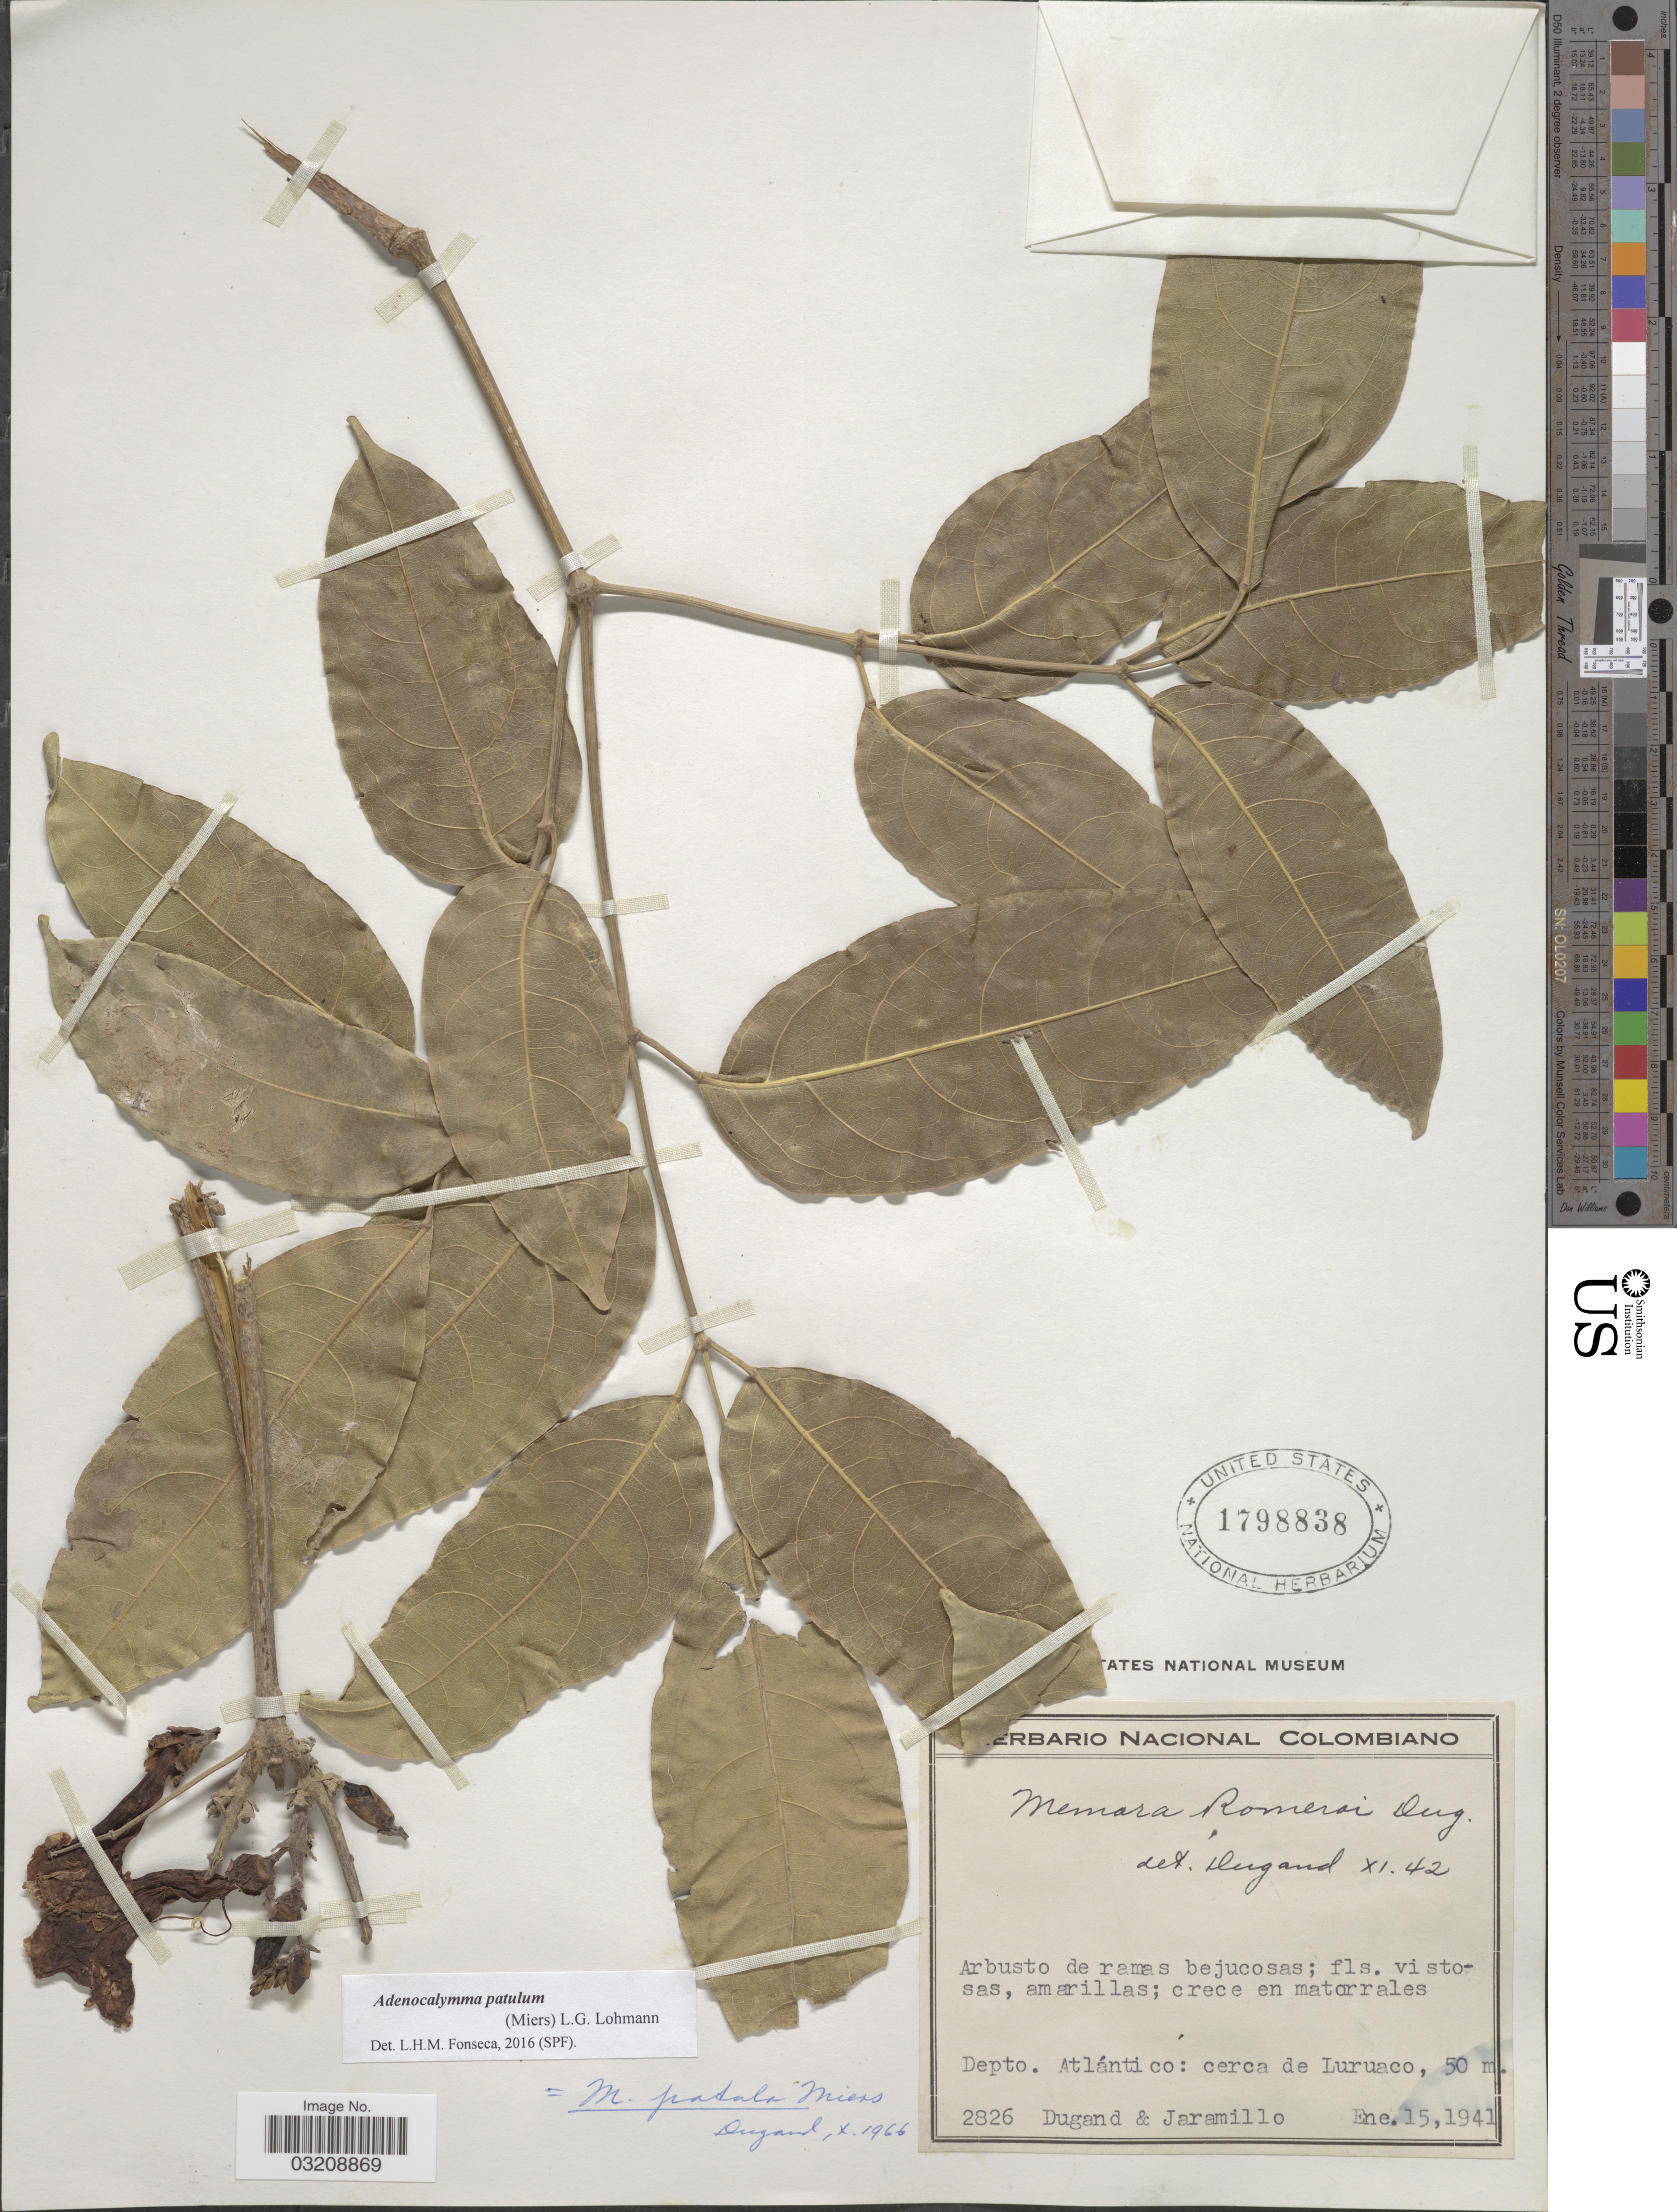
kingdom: Plantae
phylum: Tracheophyta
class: Magnoliopsida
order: Lamiales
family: Bignoniaceae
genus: Adenocalymma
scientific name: Adenocalymma patulum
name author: (Miers) L.G. Lohmann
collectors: Dugand, -- & Jaramillo, --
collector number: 2826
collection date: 1941-01-15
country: Colombia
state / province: Atlántico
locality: Depto. Atlántico: cerra de Luruaco.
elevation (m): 50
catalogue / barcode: US 1798838